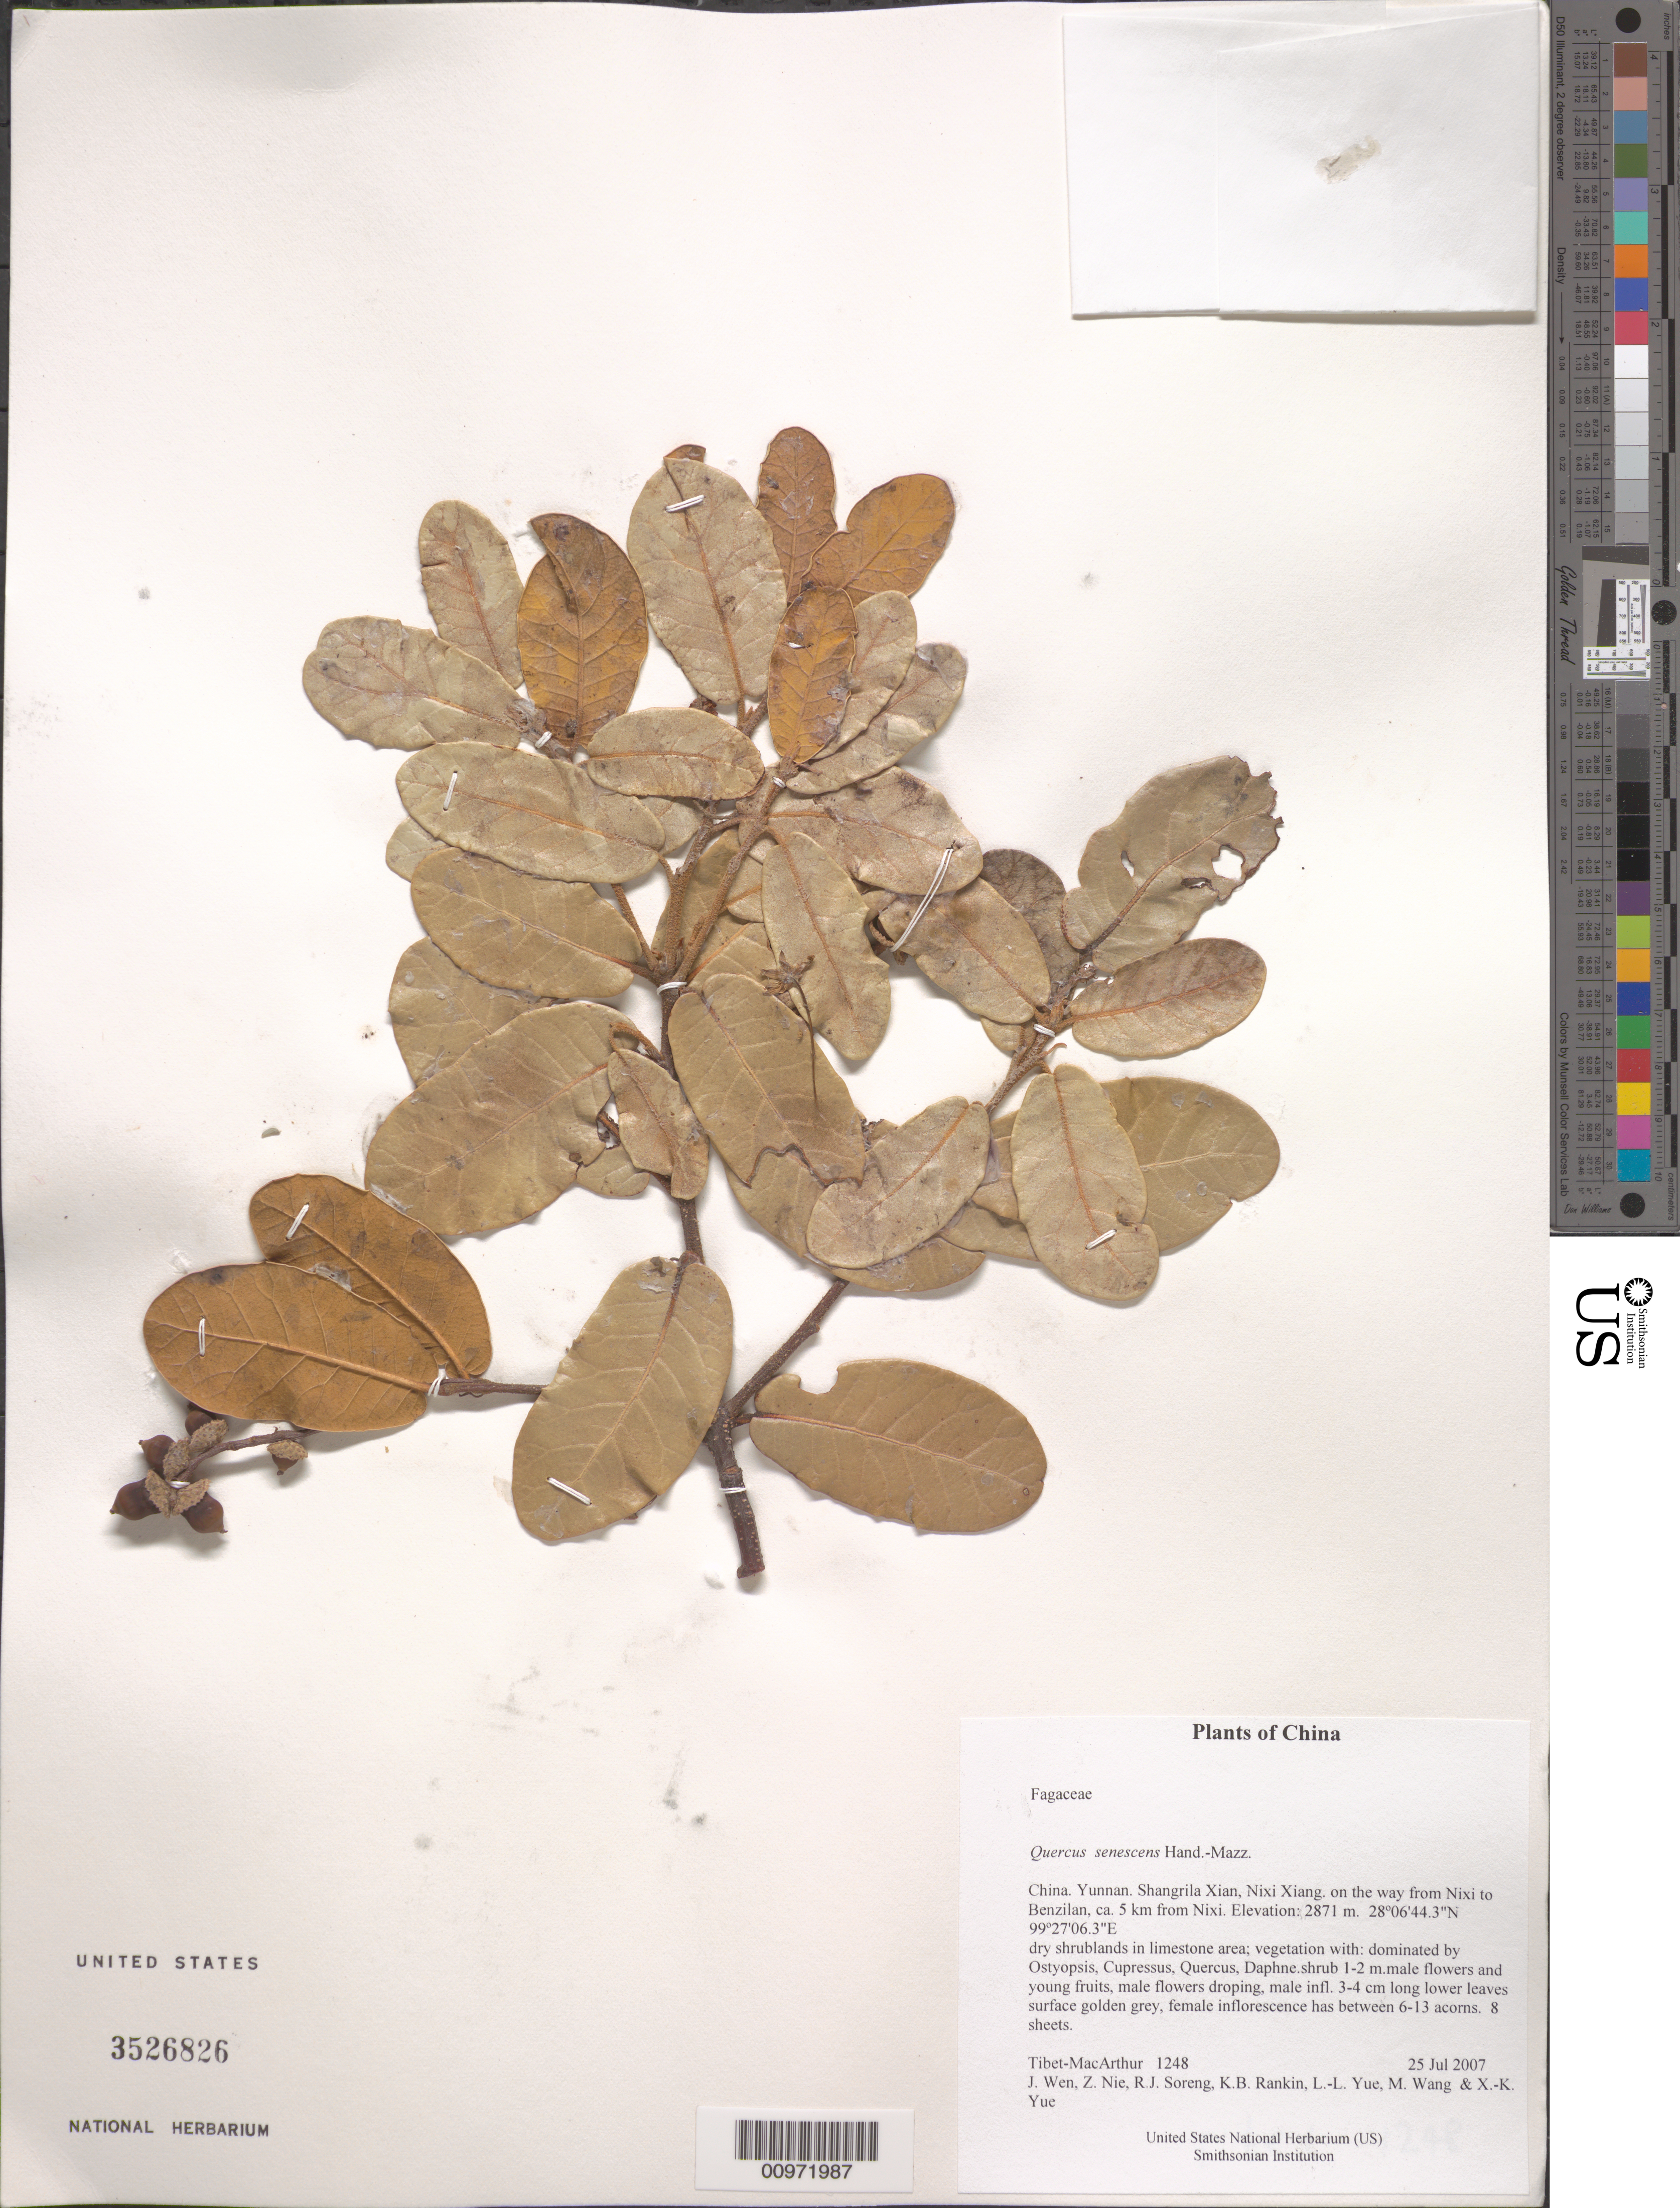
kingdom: Plantae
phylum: Tracheophyta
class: Magnoliopsida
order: Fagales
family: Fagaceae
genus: Quercus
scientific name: Quercus senescens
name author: Hand.-Mazz.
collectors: Tibet-MacArthur, J. Wen, Z. Nie, R. J. Soreng, K. Rankin, L. Yue, M. Wang & X. Yue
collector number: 1248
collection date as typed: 25 Jul 2007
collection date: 2007-07-25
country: China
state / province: Yunnan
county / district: Shangrila Xian, Nixi Xiang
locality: on the way from Nixi to Benzilan, ca. 5 km from Nixi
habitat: dry shrublands in limestone area; vegetation with: dominated by Ostyopsis, Cupressus, Quercus, Daphne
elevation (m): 2871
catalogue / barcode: US 3526826